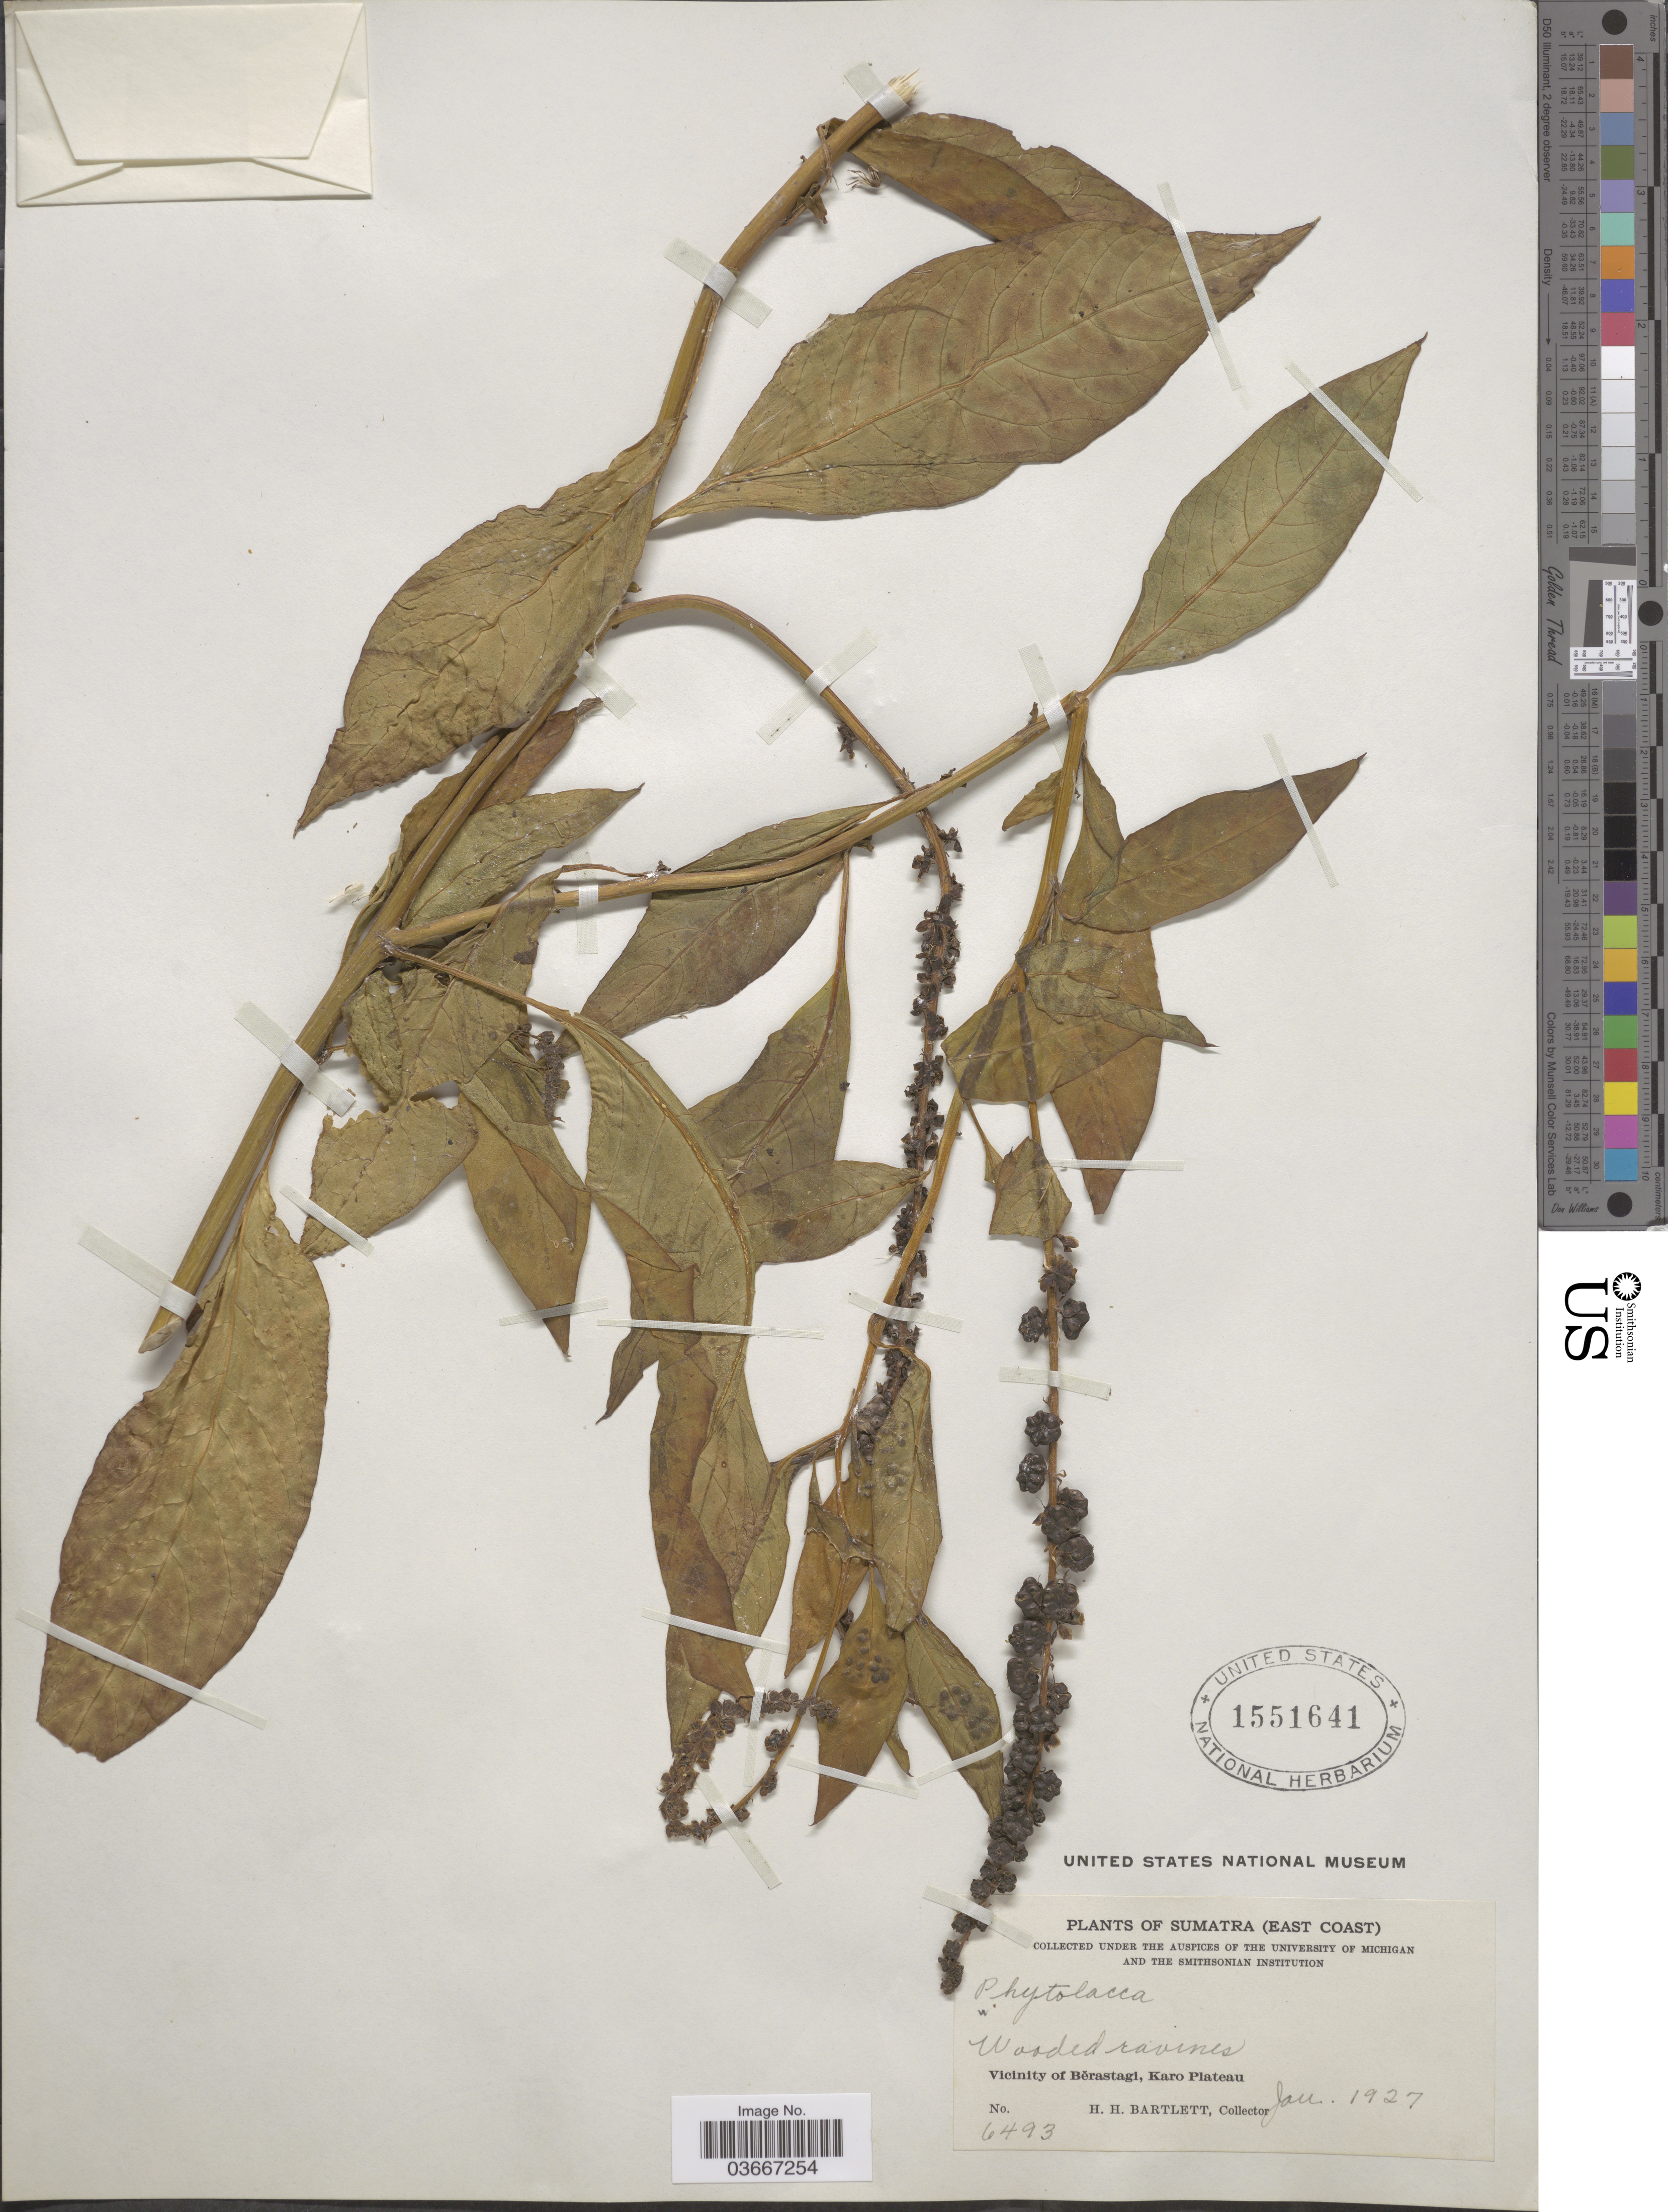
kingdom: Plantae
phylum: Tracheophyta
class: Magnoliopsida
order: Caryophyllales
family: Phytolaccaceae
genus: Phytolacca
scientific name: Phytolacca sp.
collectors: H. H. Bartlett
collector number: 6493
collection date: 1927-01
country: Indonesia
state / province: Sumatra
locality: East Coast. Vicinity of Bĕrastagi, Karo Plateau.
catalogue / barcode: US 1551641